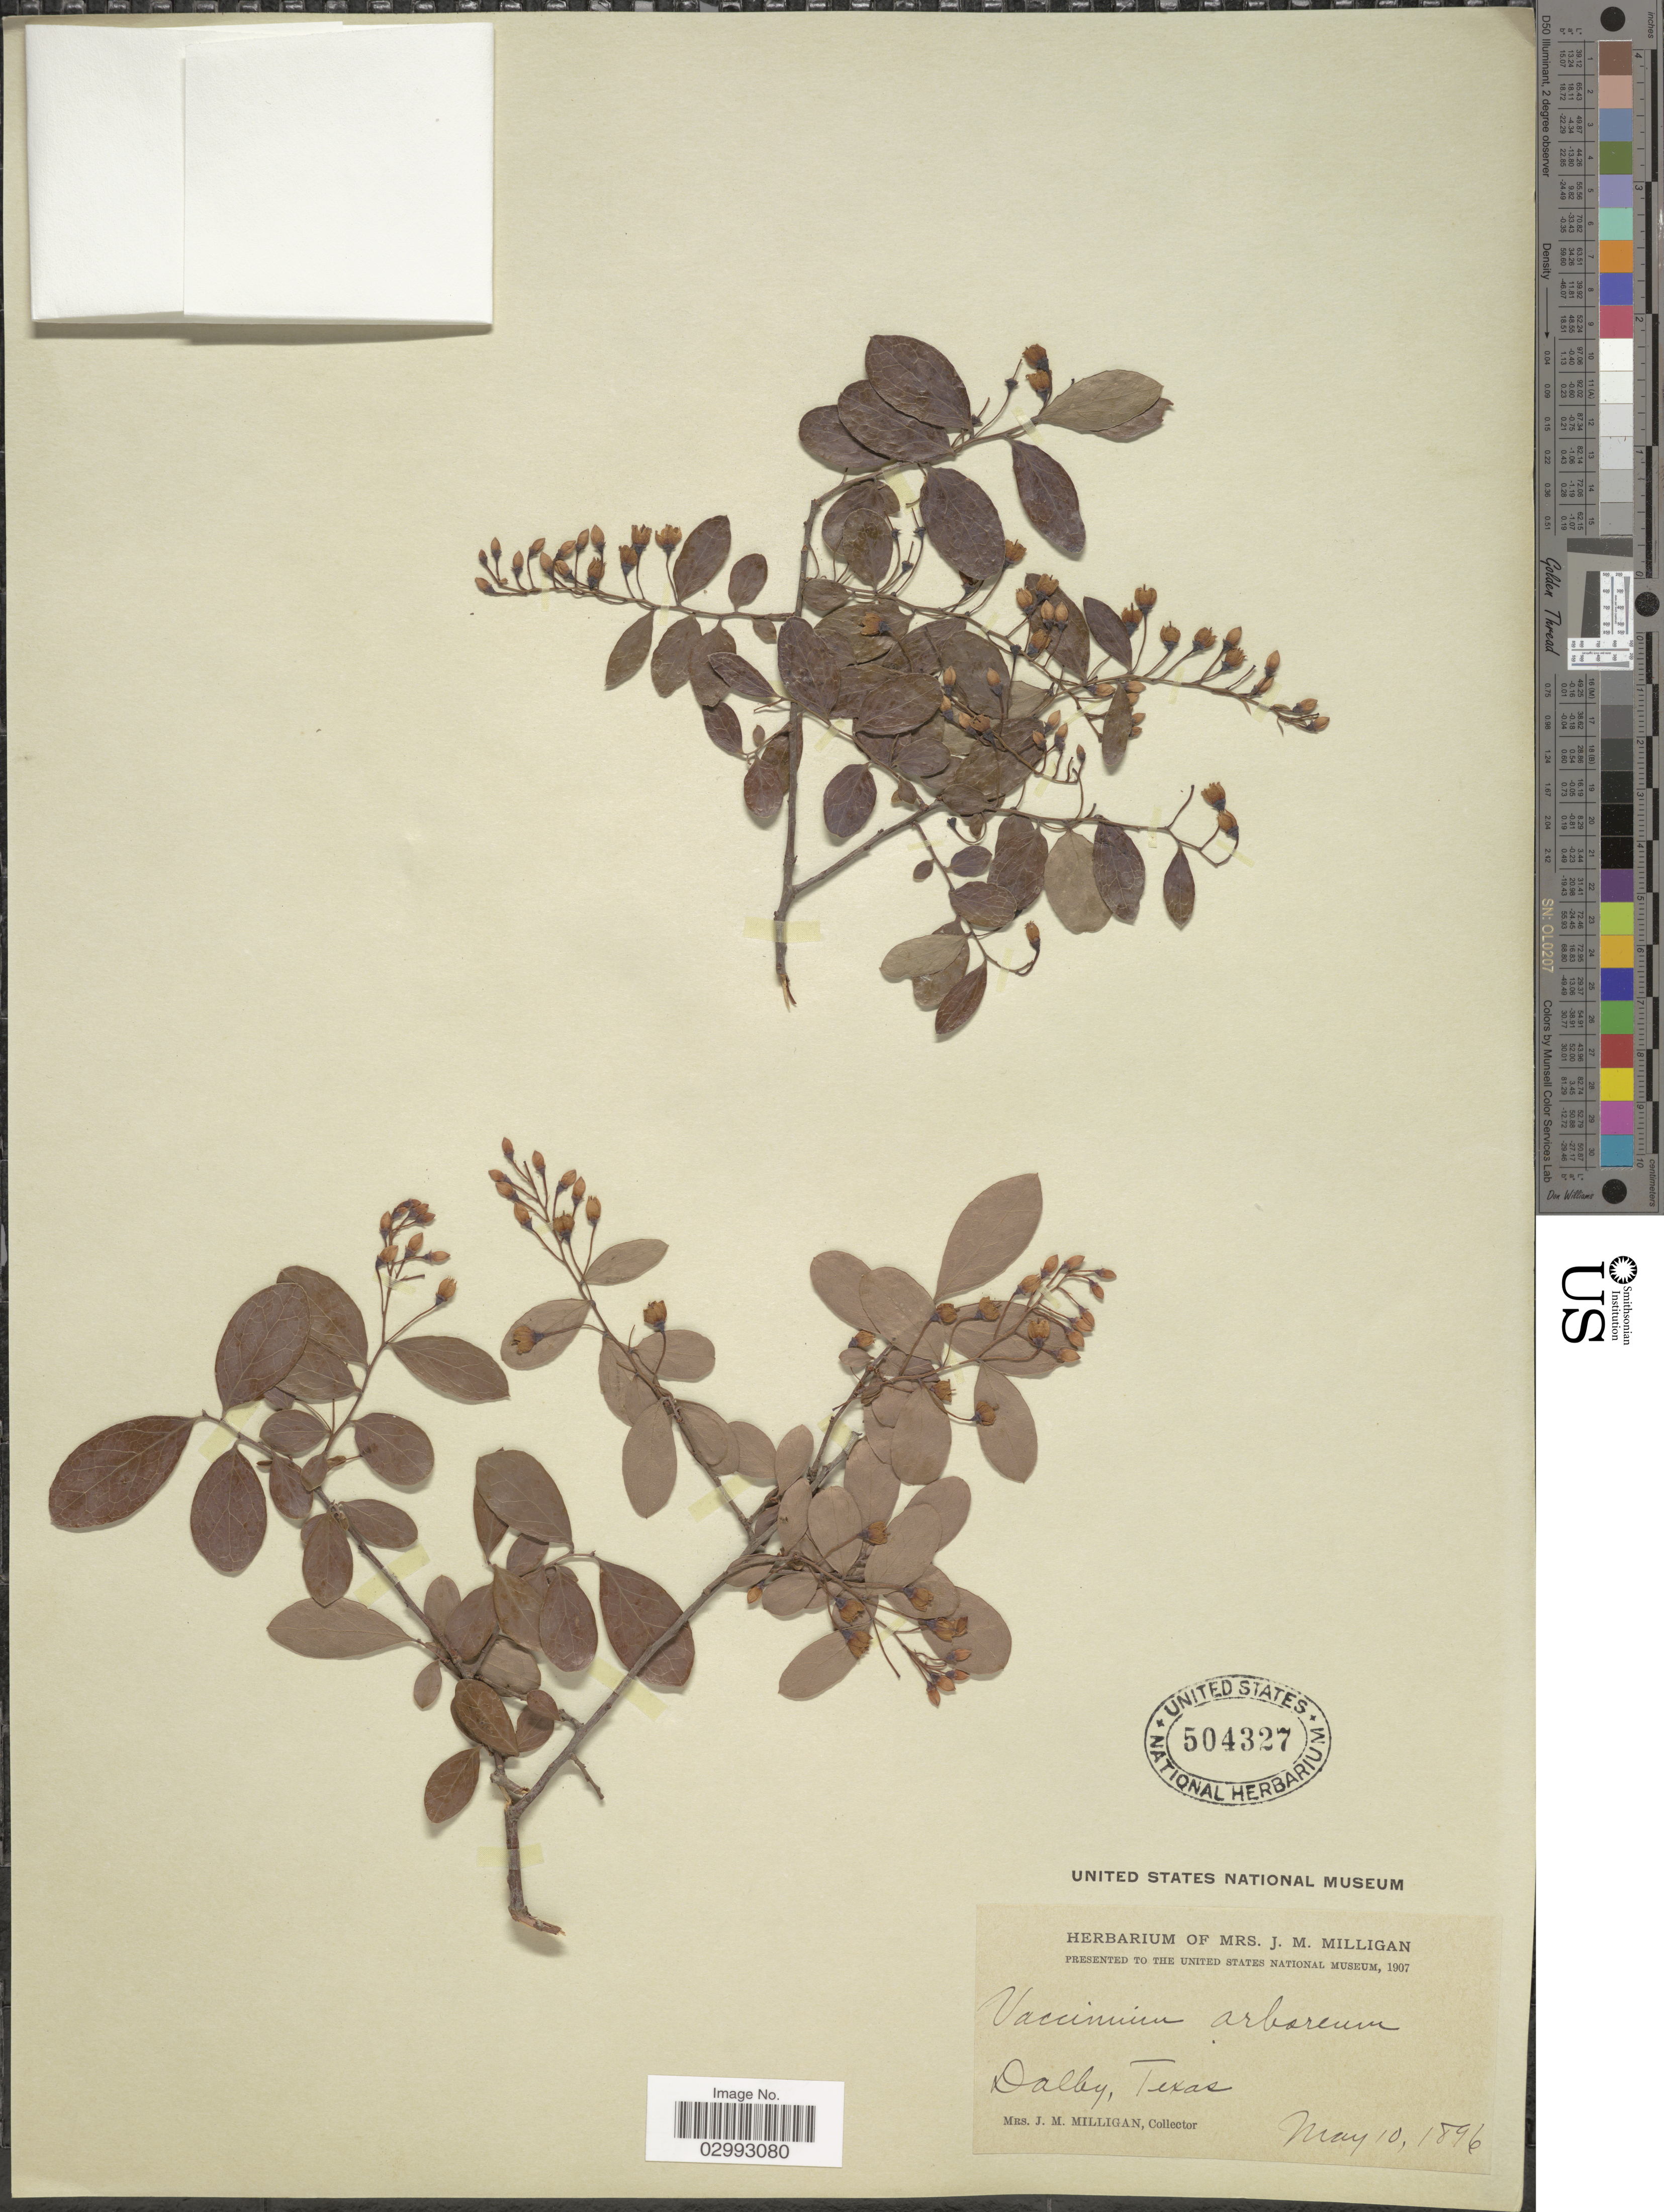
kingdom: Plantae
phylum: Tracheophyta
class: Magnoliopsida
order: Ericales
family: Ericaceae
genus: Batodendron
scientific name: Batodendron arboreum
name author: Nutt.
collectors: J. Milligan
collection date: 1896-05-10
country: United States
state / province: Texas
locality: Dalby.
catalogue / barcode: US 504327